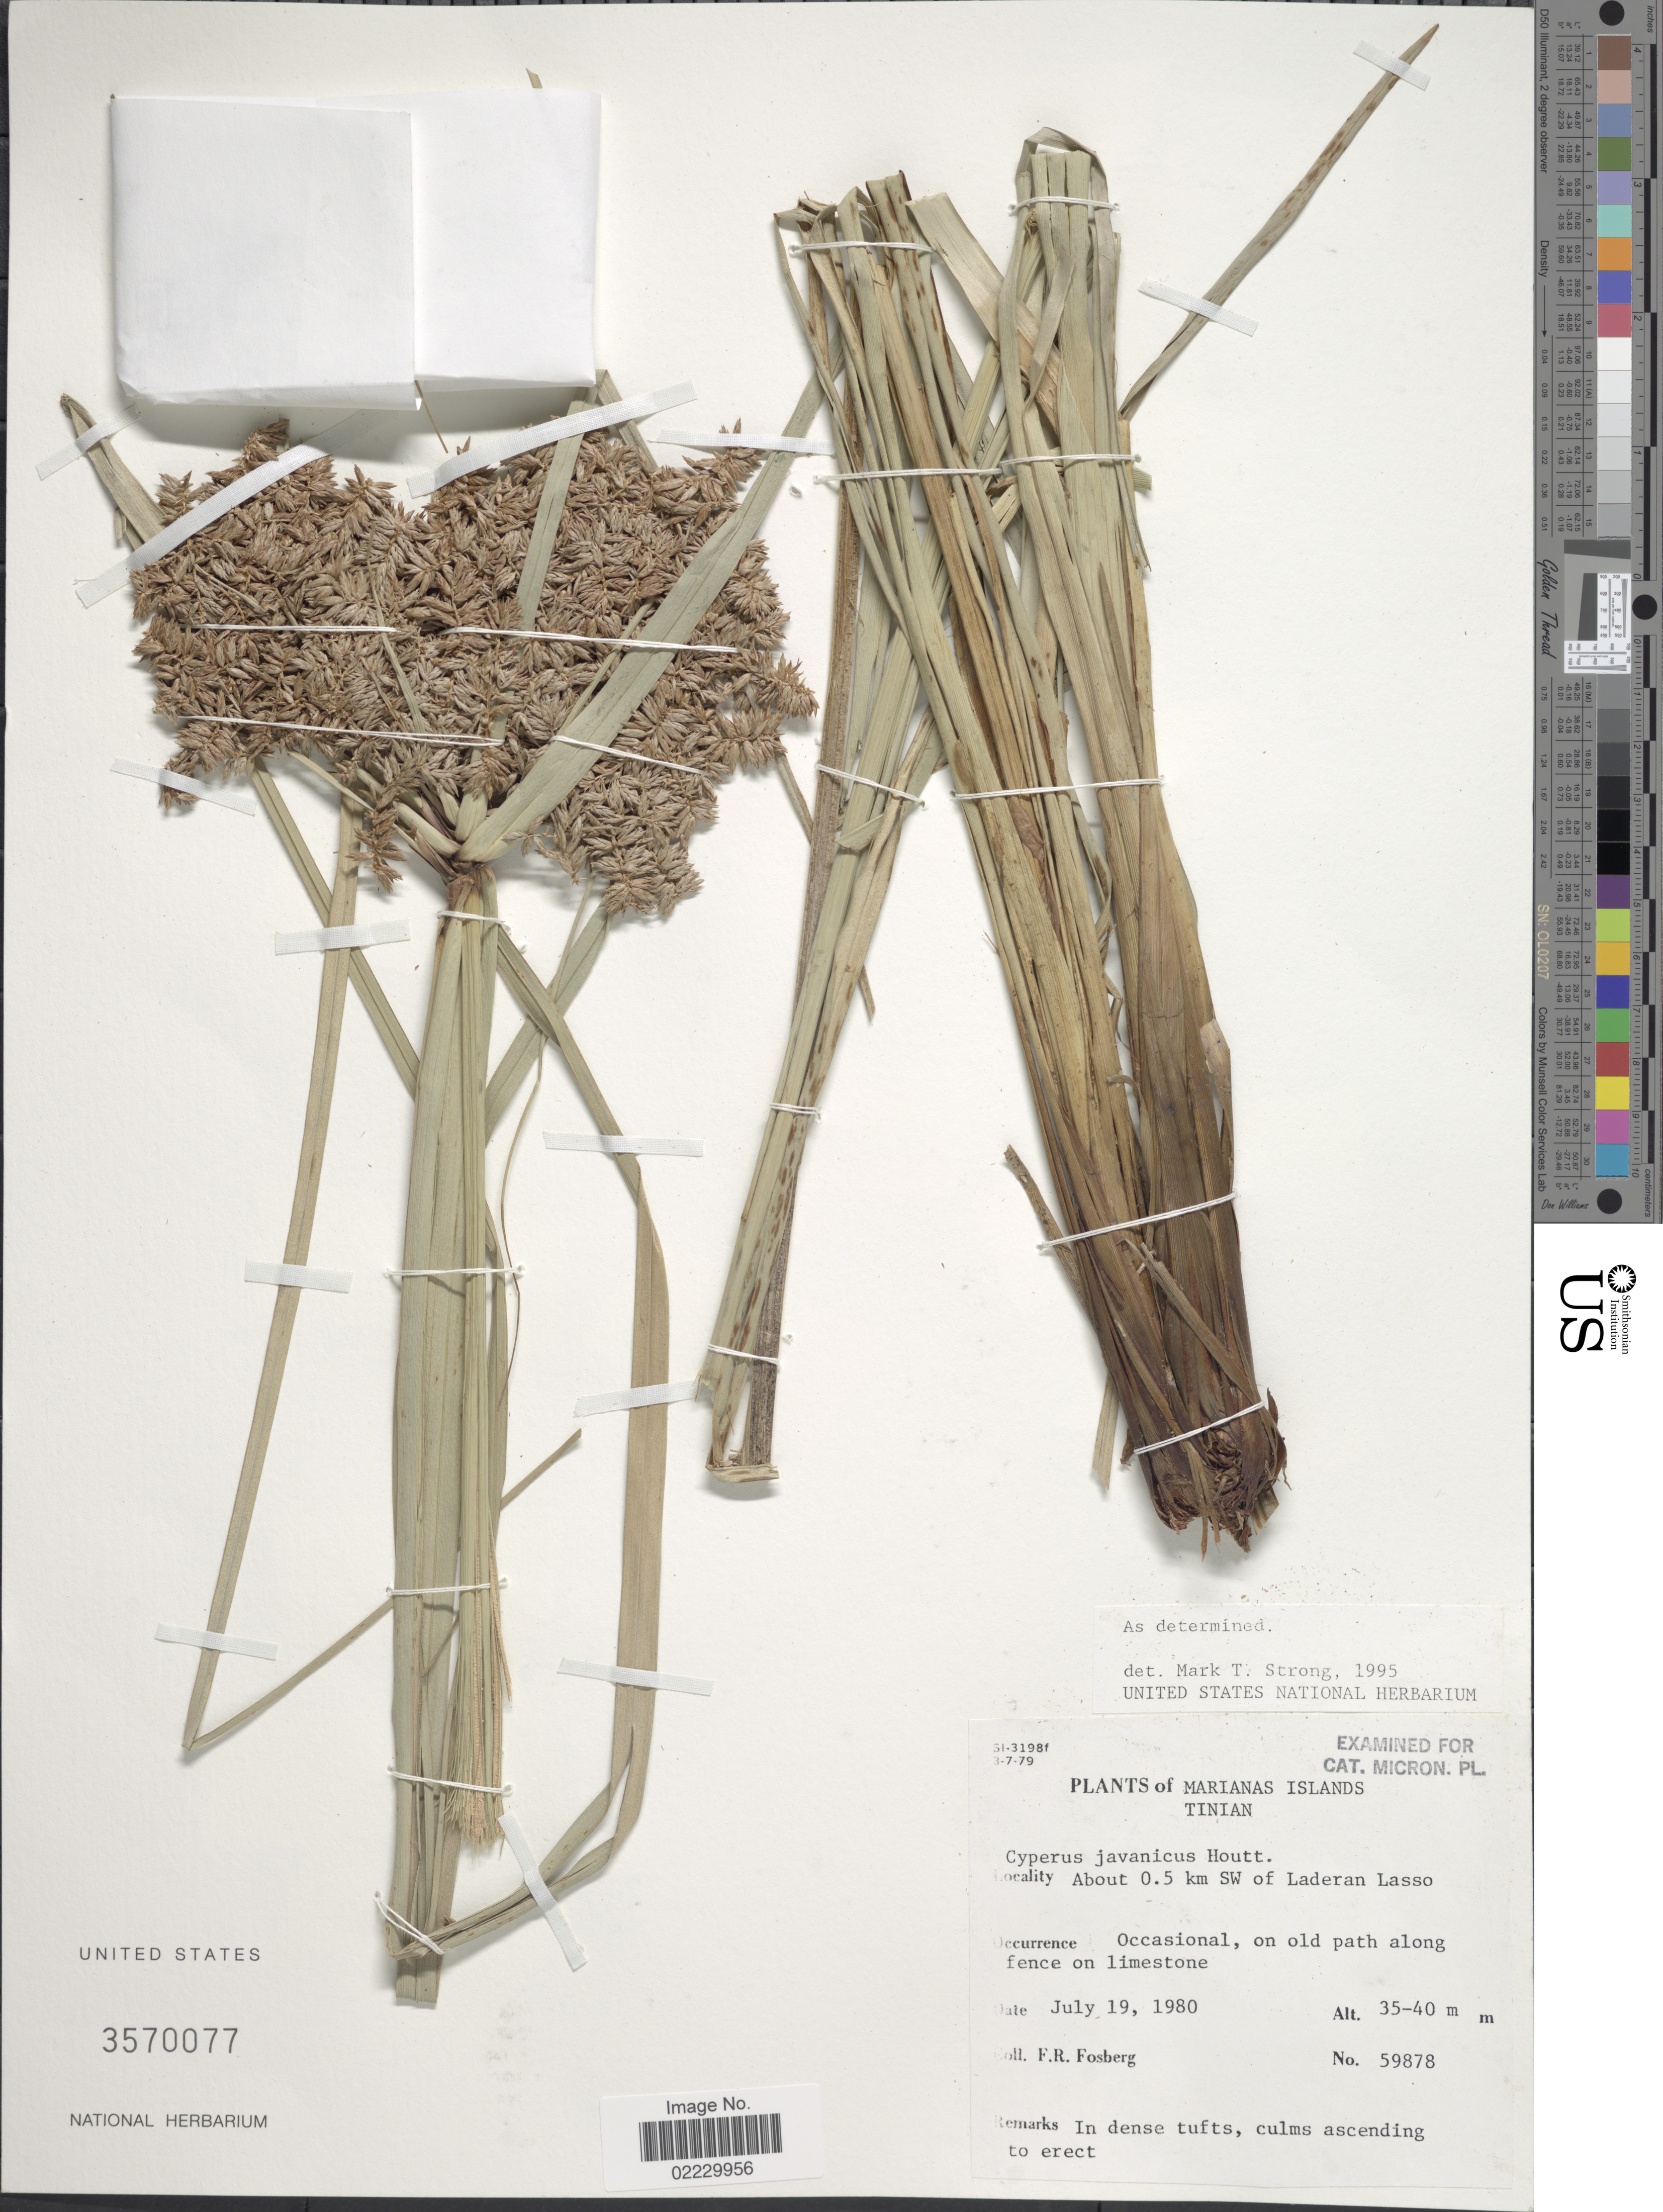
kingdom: Plantae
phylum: Tracheophyta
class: Liliopsida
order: Poales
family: Cyperaceae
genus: Cyperus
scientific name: Cyperus javanicus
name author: Houtt.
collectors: F. R. Fosberg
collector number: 59878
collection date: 1980-07-19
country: Northern Mariana Islands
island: Tinian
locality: Tinian. About 0.5 km SW of Laderan Lasso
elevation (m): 35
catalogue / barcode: US 3570077